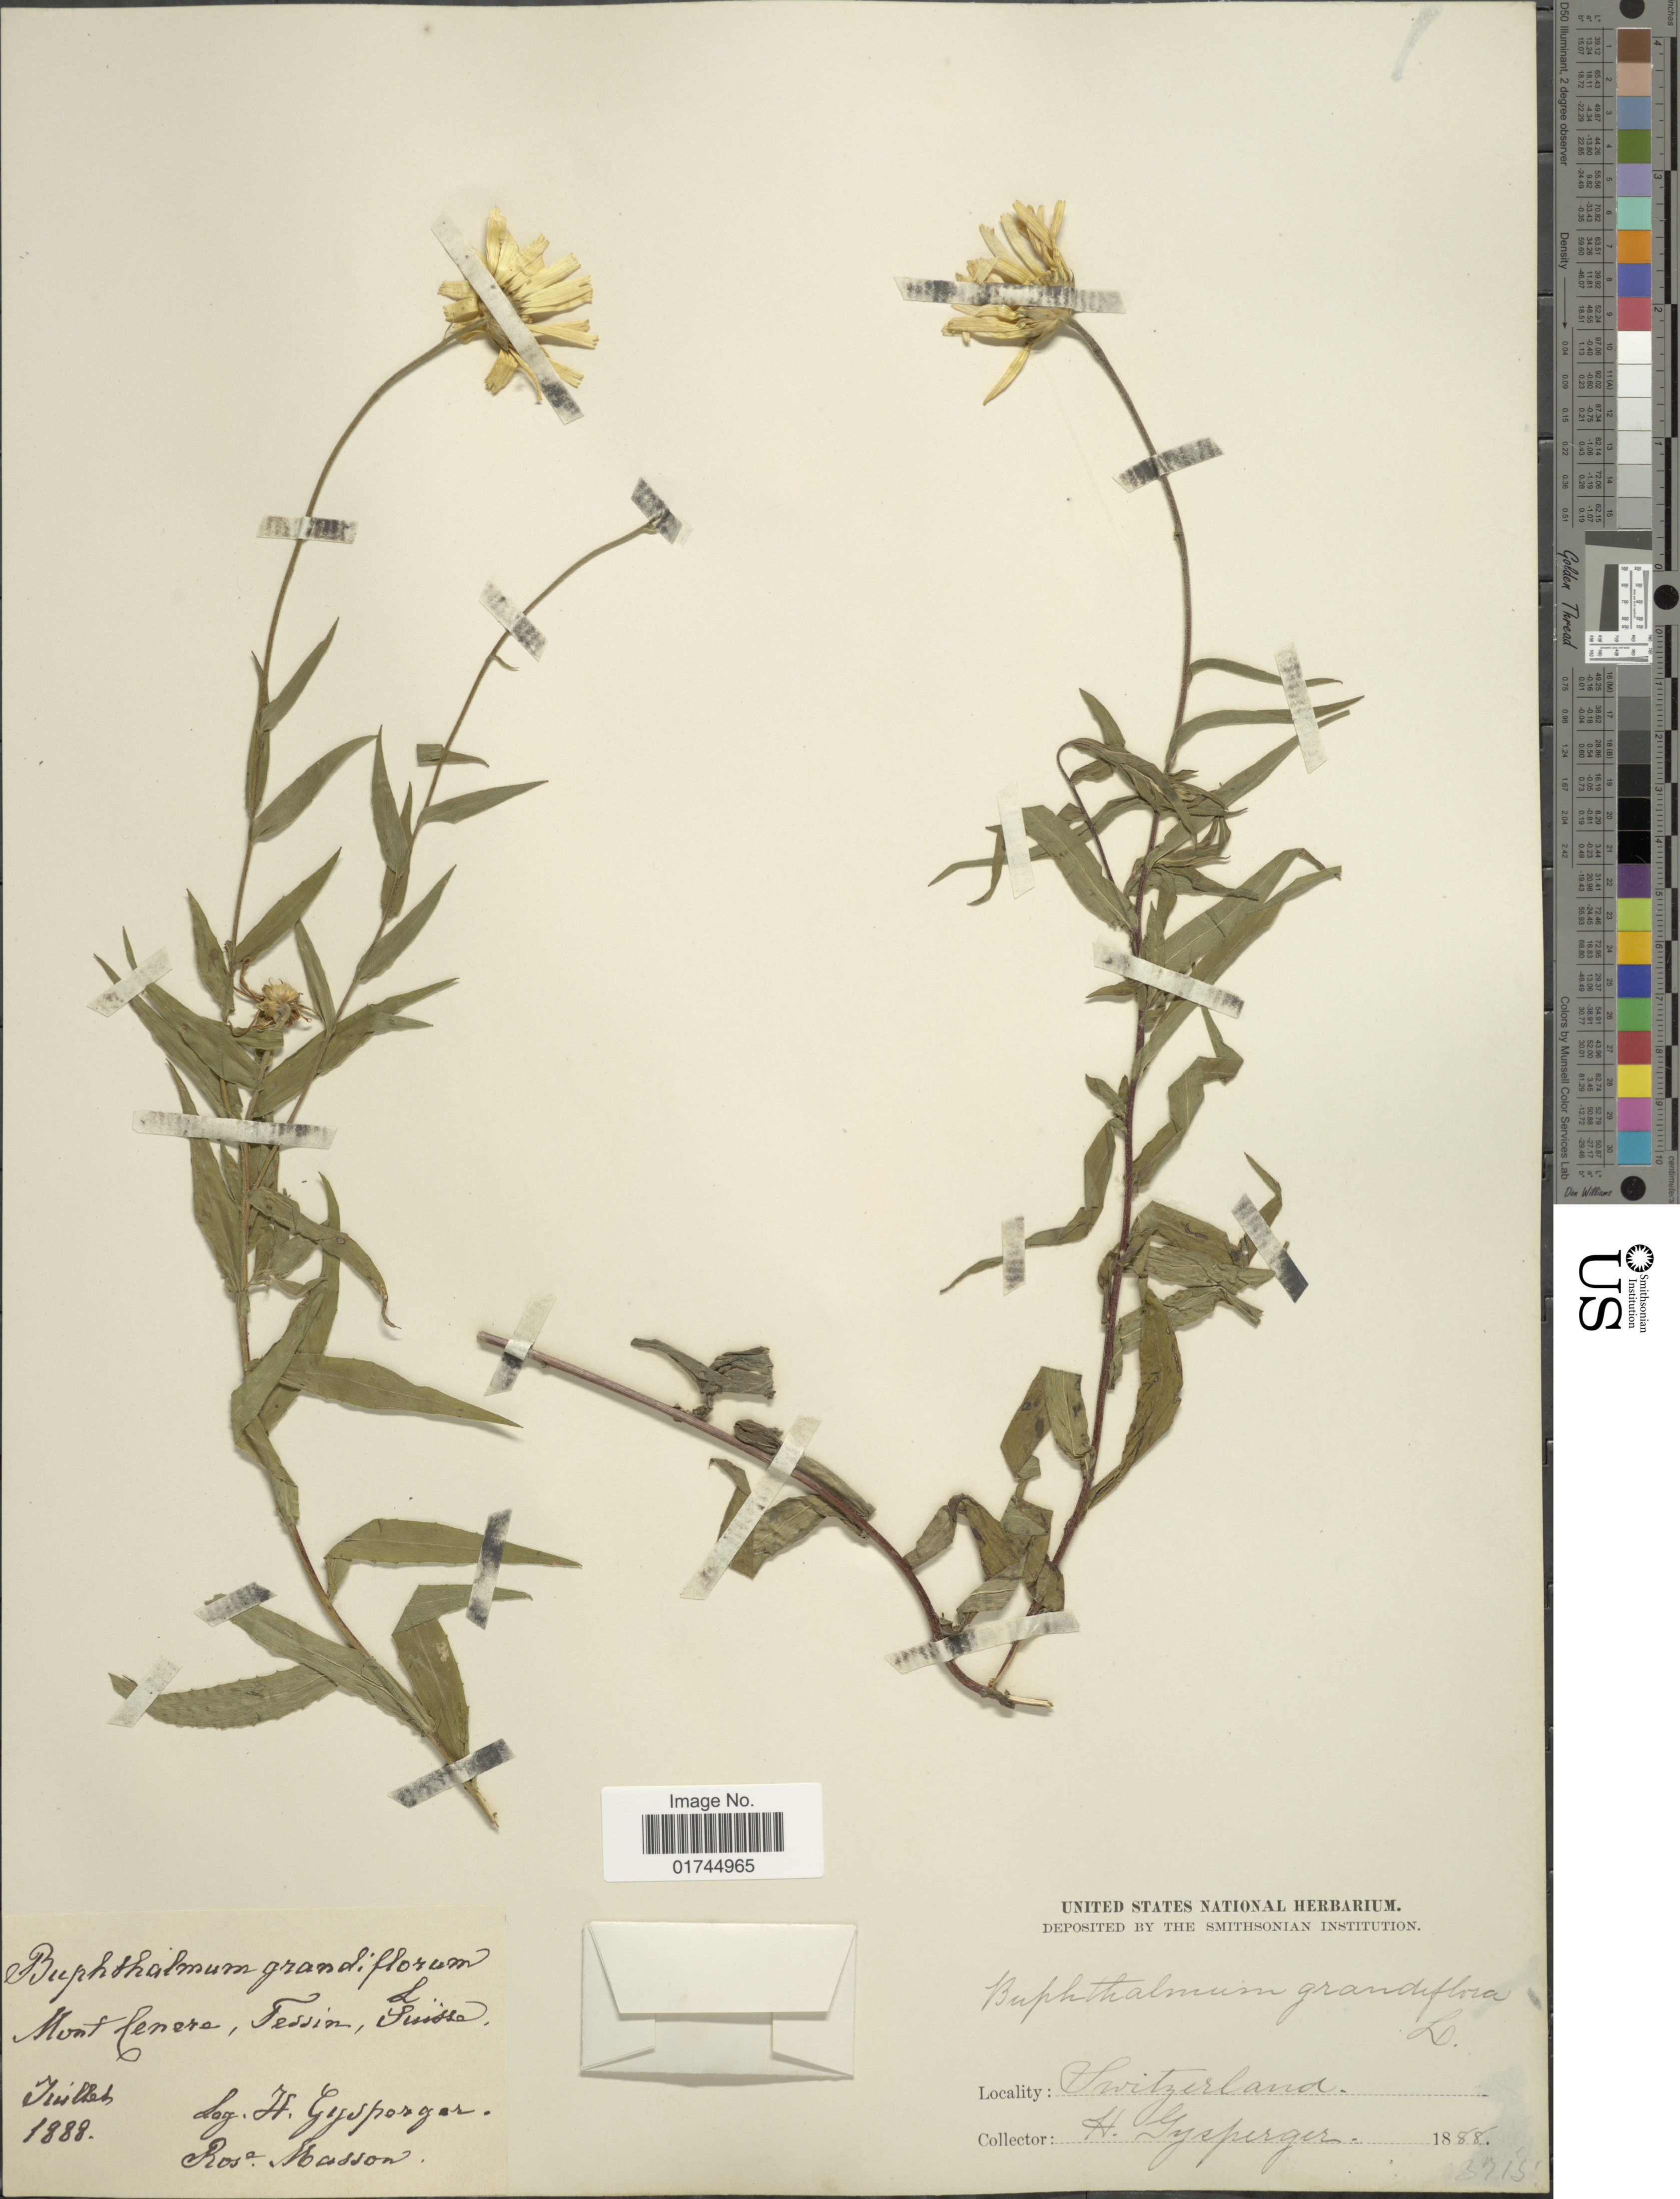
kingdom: Plantae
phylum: Tracheophyta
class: Magnoliopsida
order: Asterales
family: Asteraceae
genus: Buphthalmum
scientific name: Buphthalmum grandiflorum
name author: L.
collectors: H. Gysperger & R. Masson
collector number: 3715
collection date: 1888-07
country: Switzerland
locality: Switzerland, Mont Lenere, Tession, Juissa.